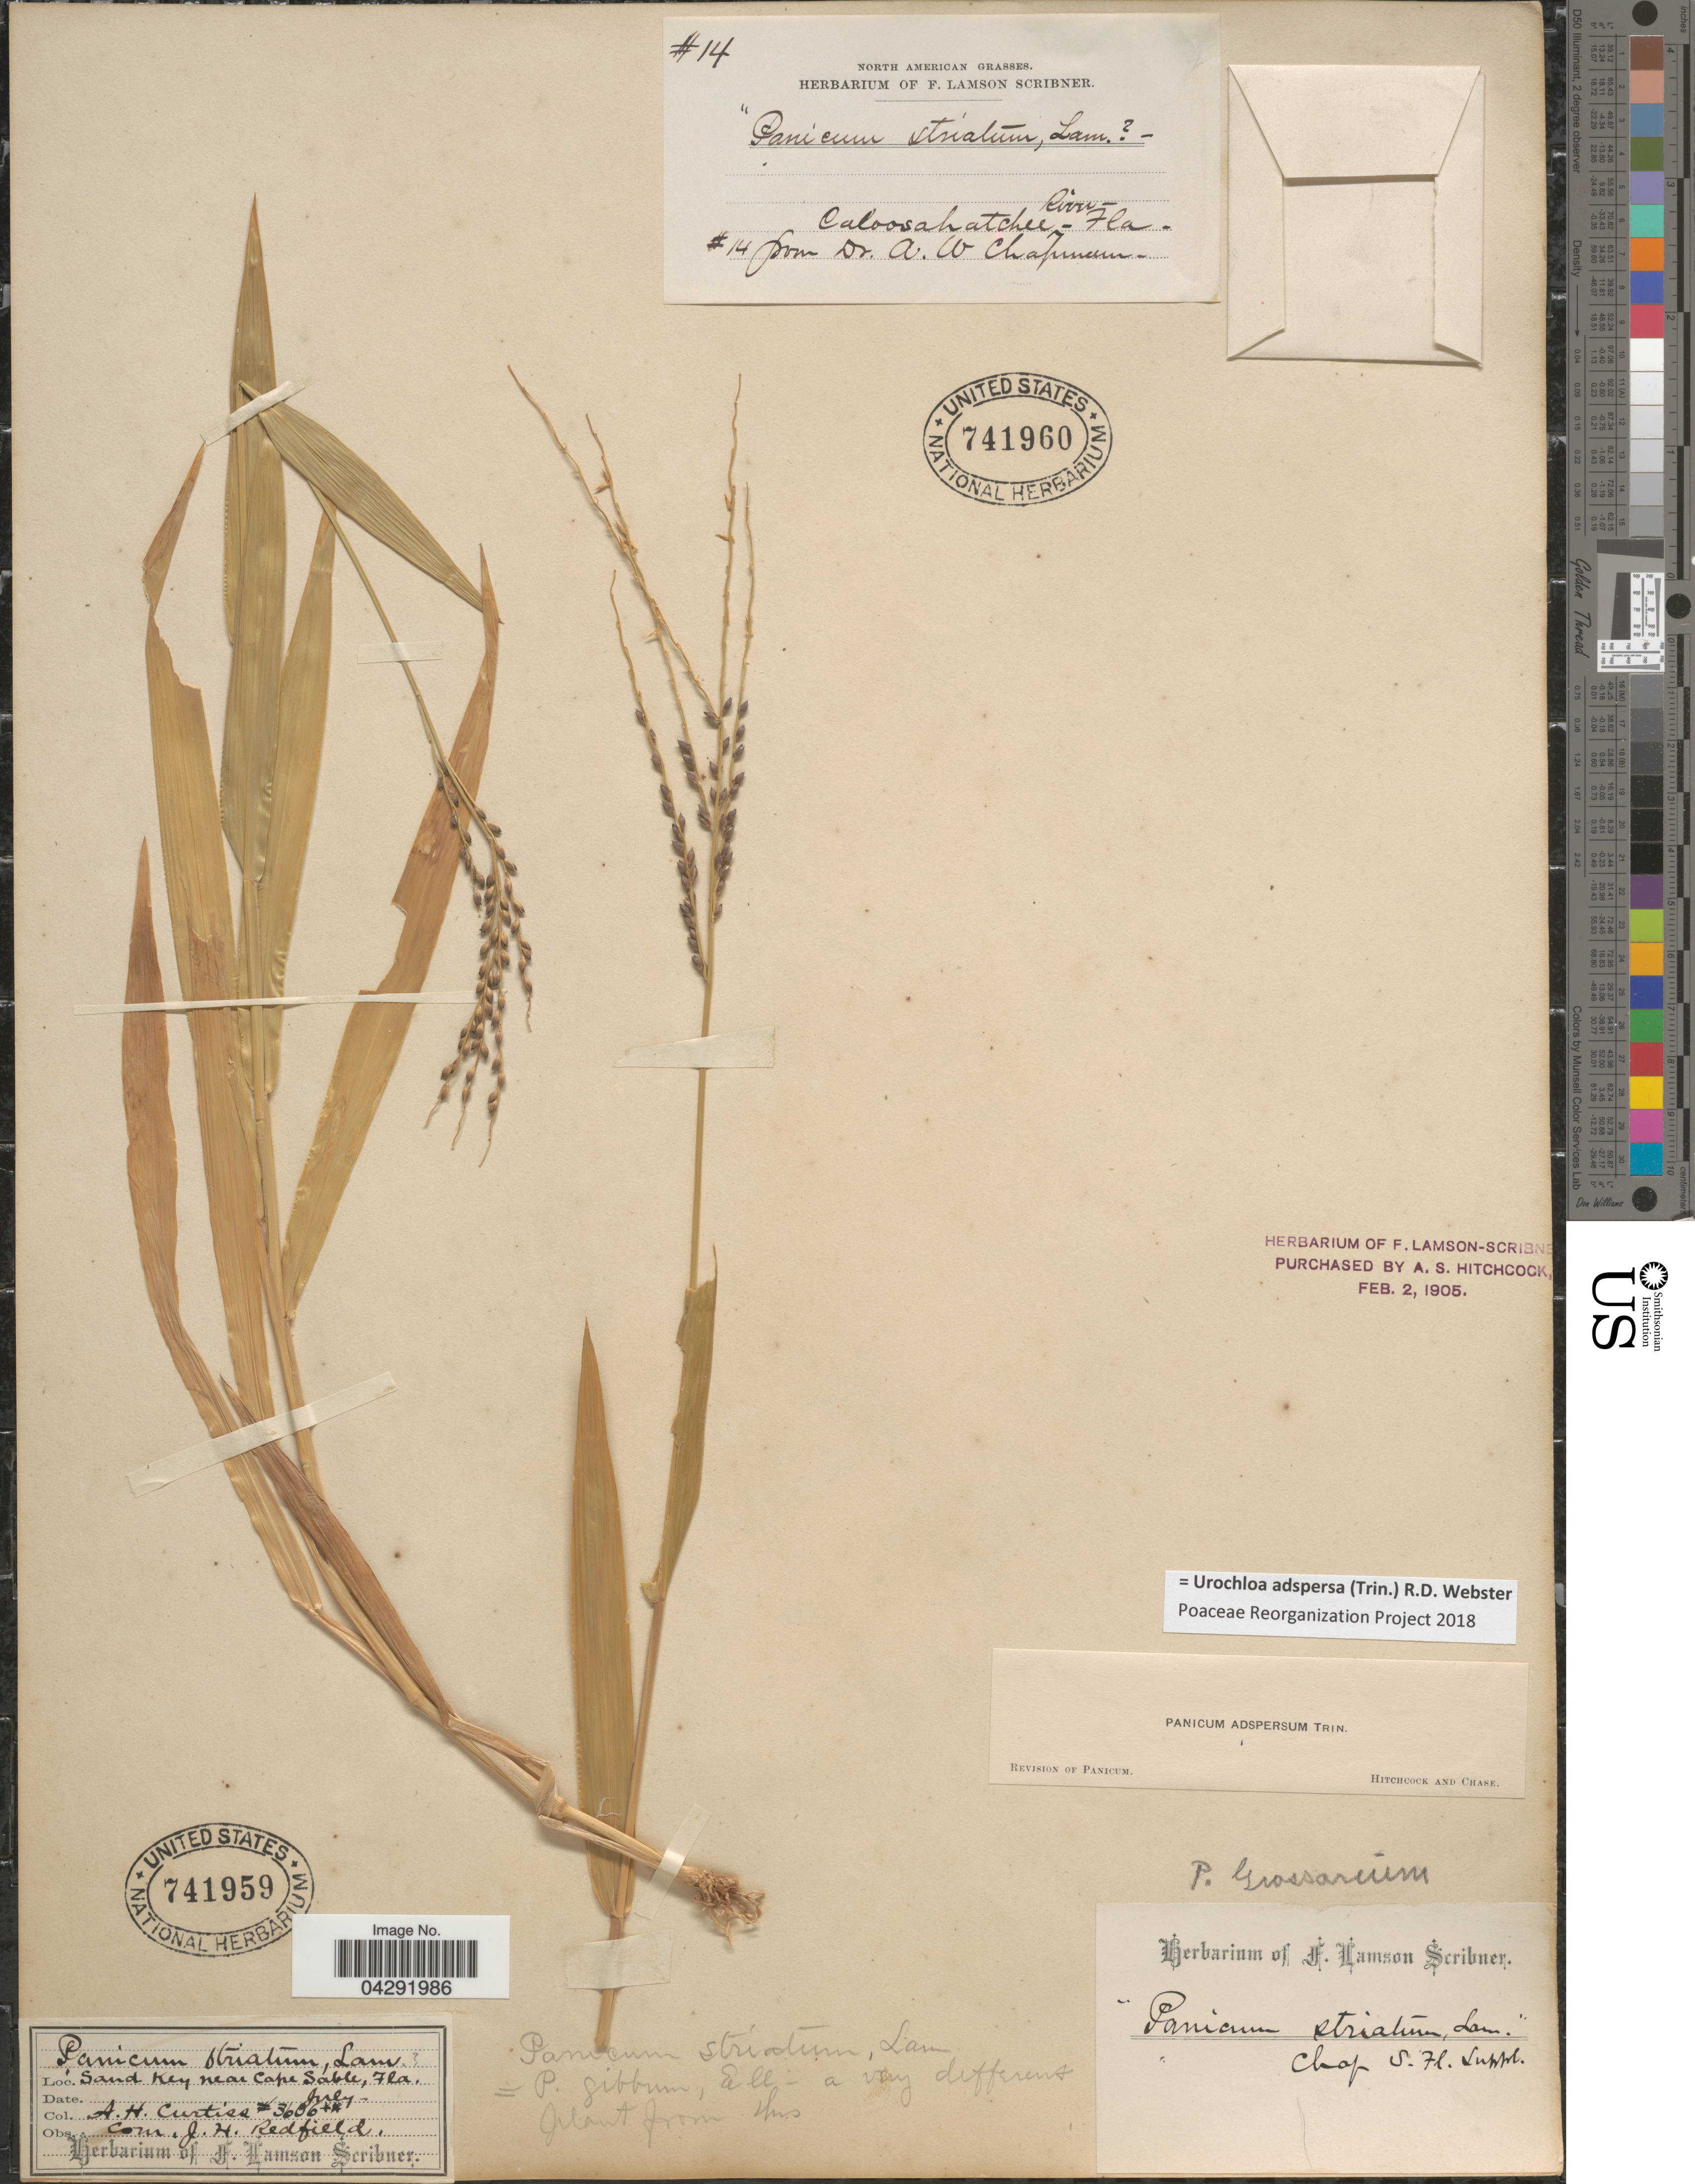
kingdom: Plantae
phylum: Tracheophyta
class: Liliopsida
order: Poales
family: Poaceae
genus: Urochloa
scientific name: Urochloa adspersa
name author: (Trin.) R.D. Webster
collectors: ex herb. F. Lamson Scribner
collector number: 14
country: United States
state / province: Florida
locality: River-Caloosahatchee.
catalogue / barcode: US 741960